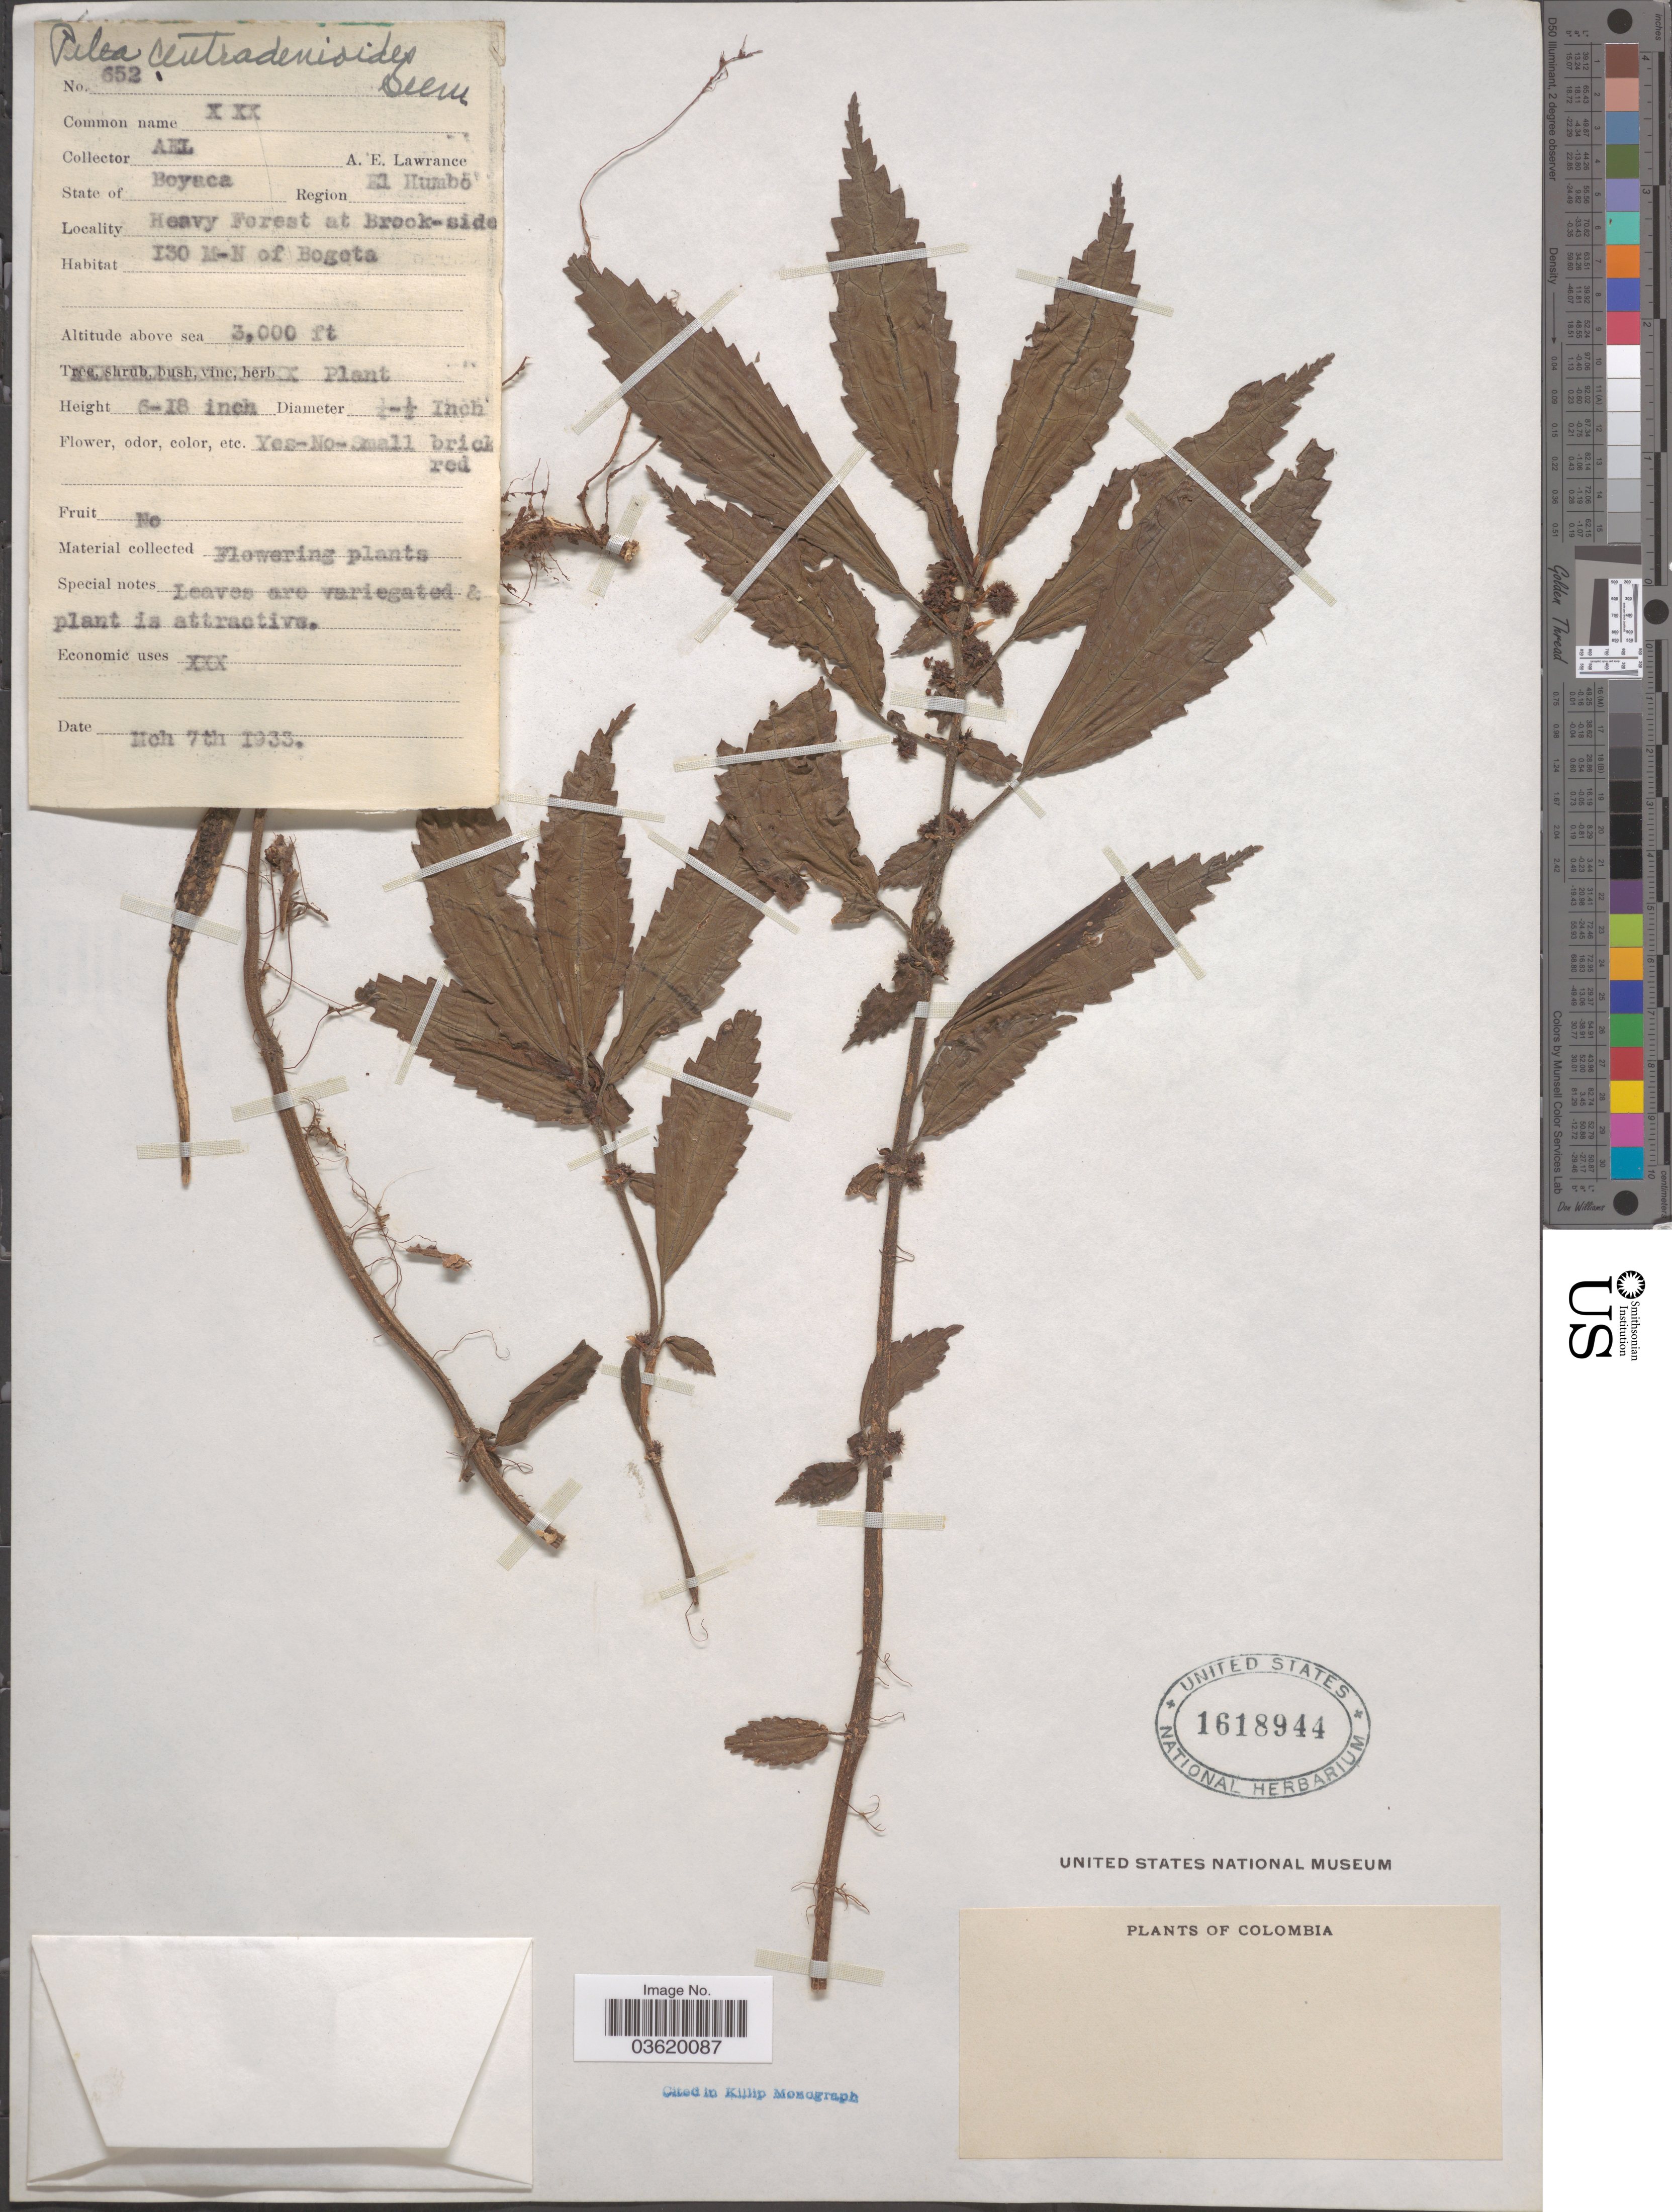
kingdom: Plantae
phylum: Tracheophyta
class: Magnoliopsida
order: Rosales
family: Urticaceae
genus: Pilea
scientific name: Pilea centradenioides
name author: Seem.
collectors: A. Lawrance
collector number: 652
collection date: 1933-03-07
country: Colombia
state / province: Boyacá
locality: Region El Humbo. Heavy Forest at Brook-side. I30* M-N of Bogota.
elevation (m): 914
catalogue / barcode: US 1618944